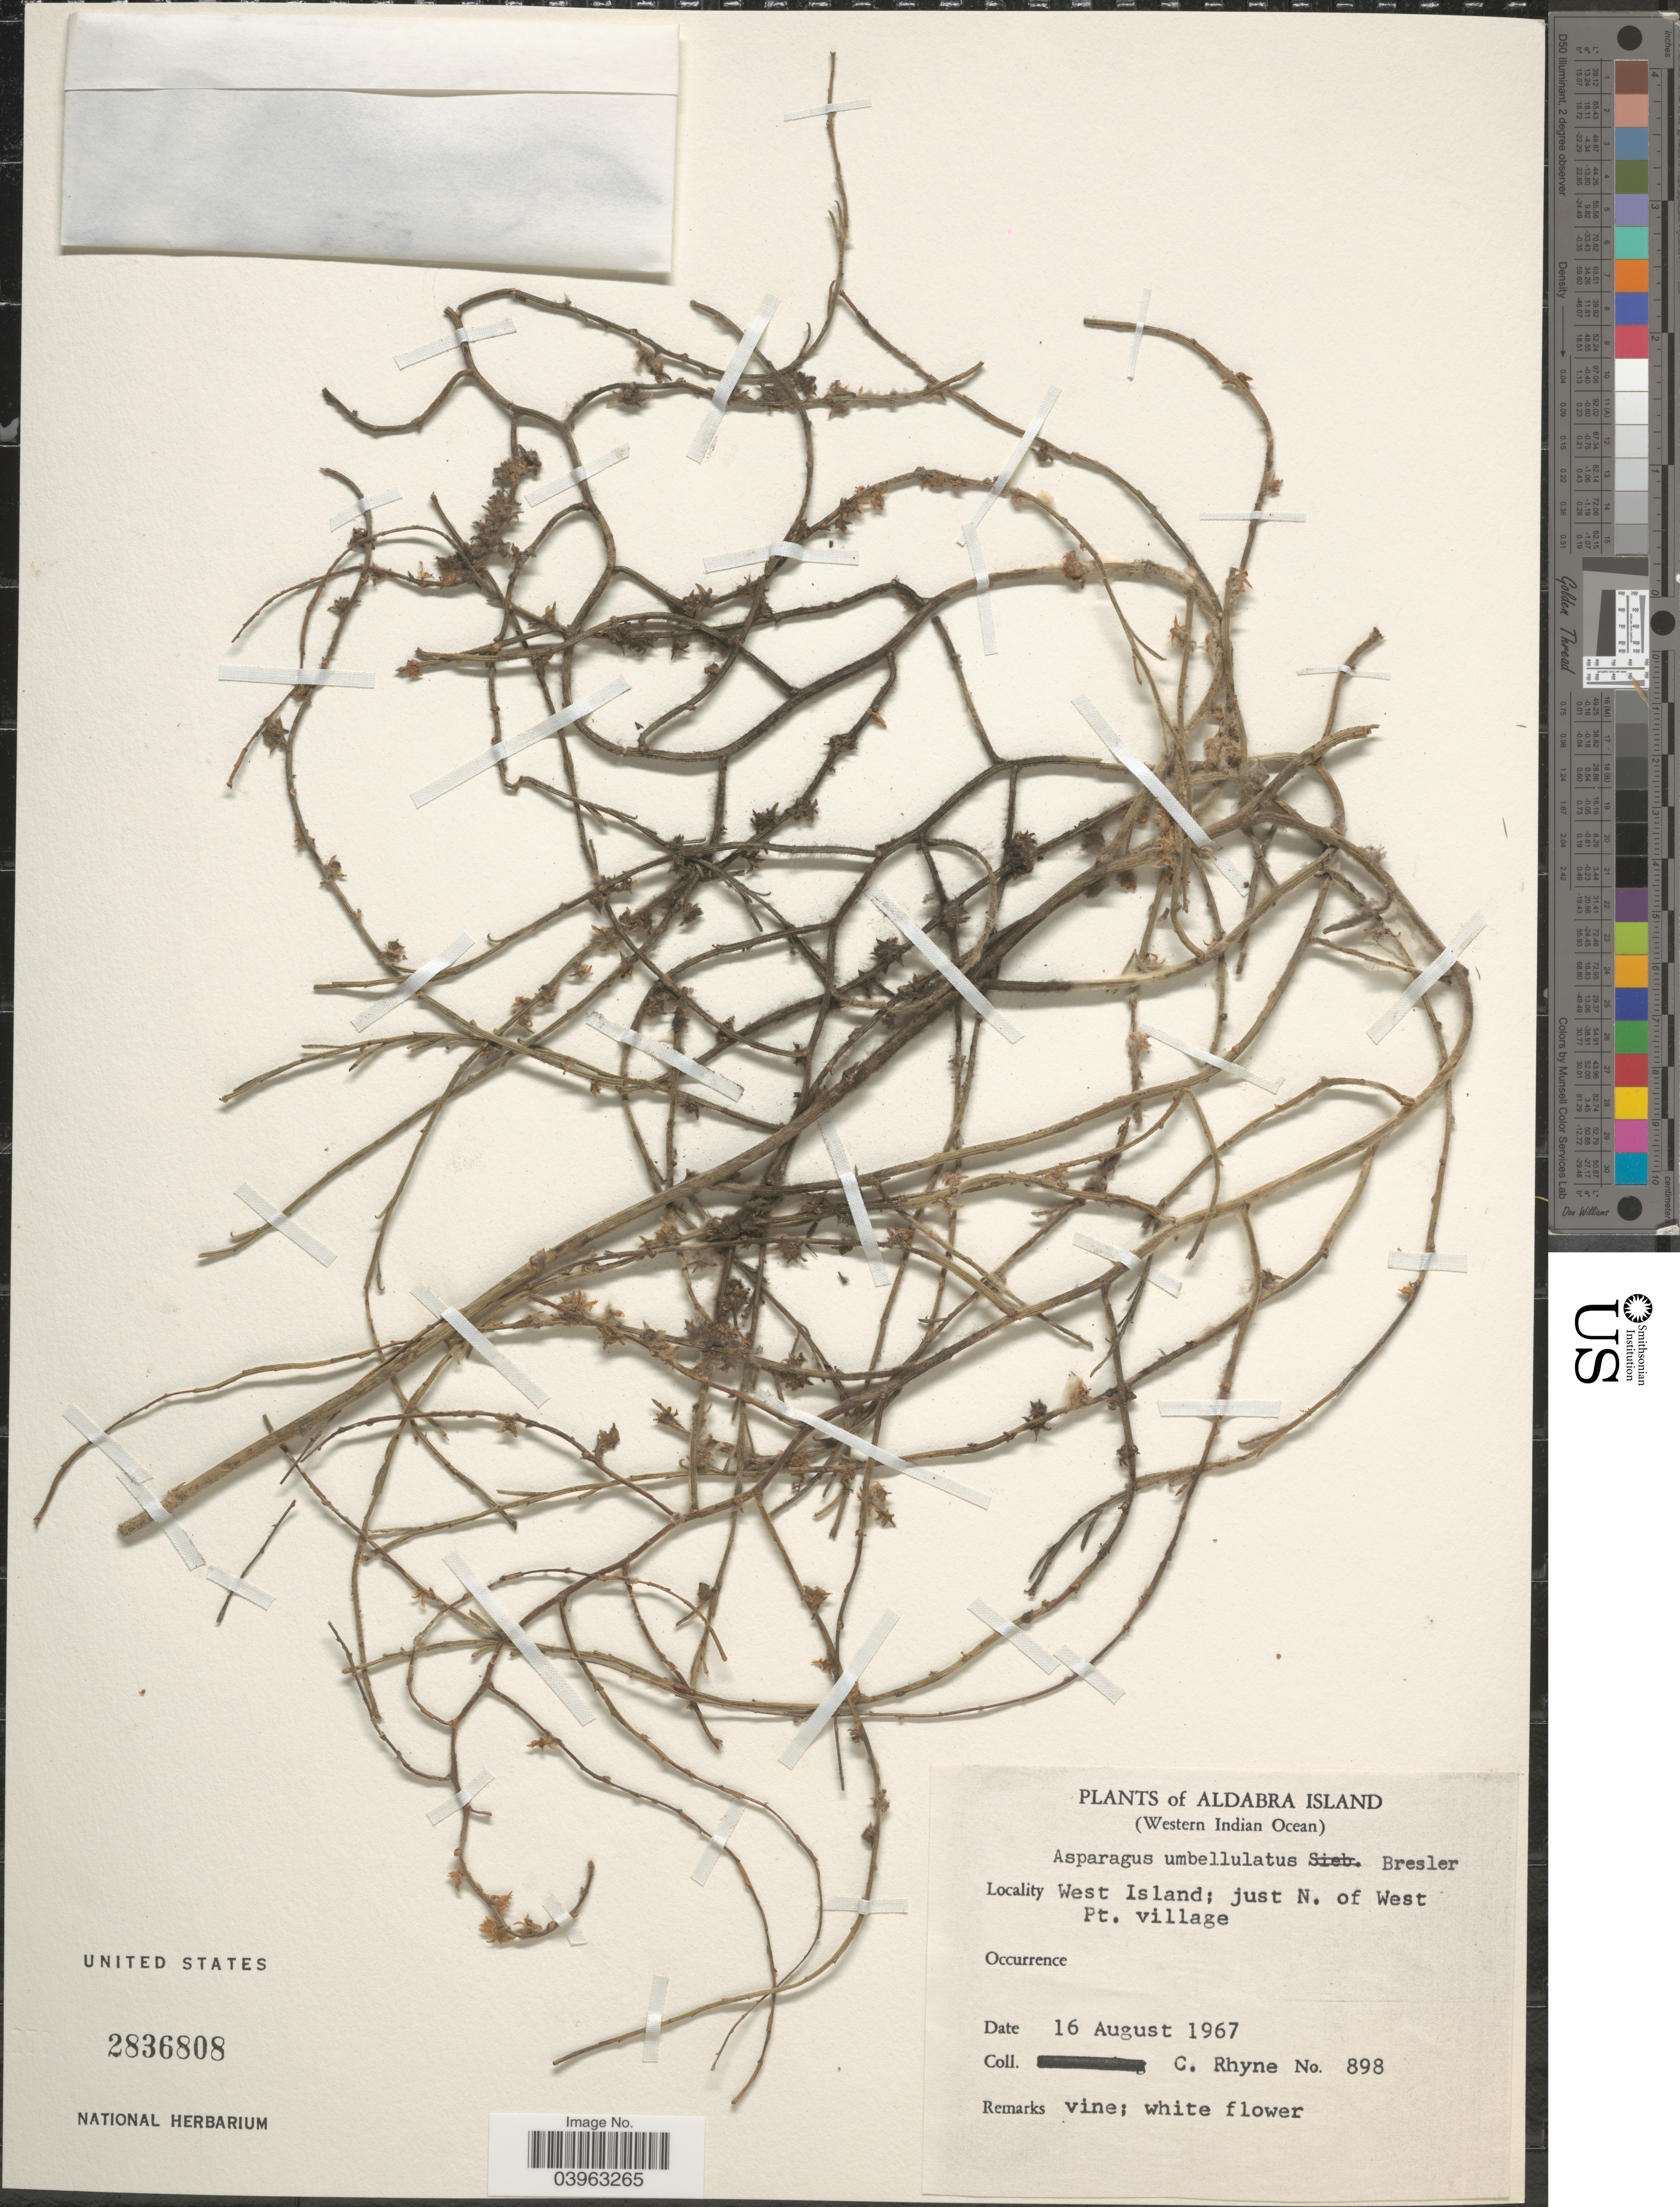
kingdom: Plantae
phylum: Tracheophyta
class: Liliopsida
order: Asparagales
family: Asparagaceae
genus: Asparagus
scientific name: Asparagus umbellatus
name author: Link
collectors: C. Rhyne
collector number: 898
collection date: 1967-08-16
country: Seychelles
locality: Aldabra Island (Western Indian Ocean). West Island; just N. of West Pt. village.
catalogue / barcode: US 2836808